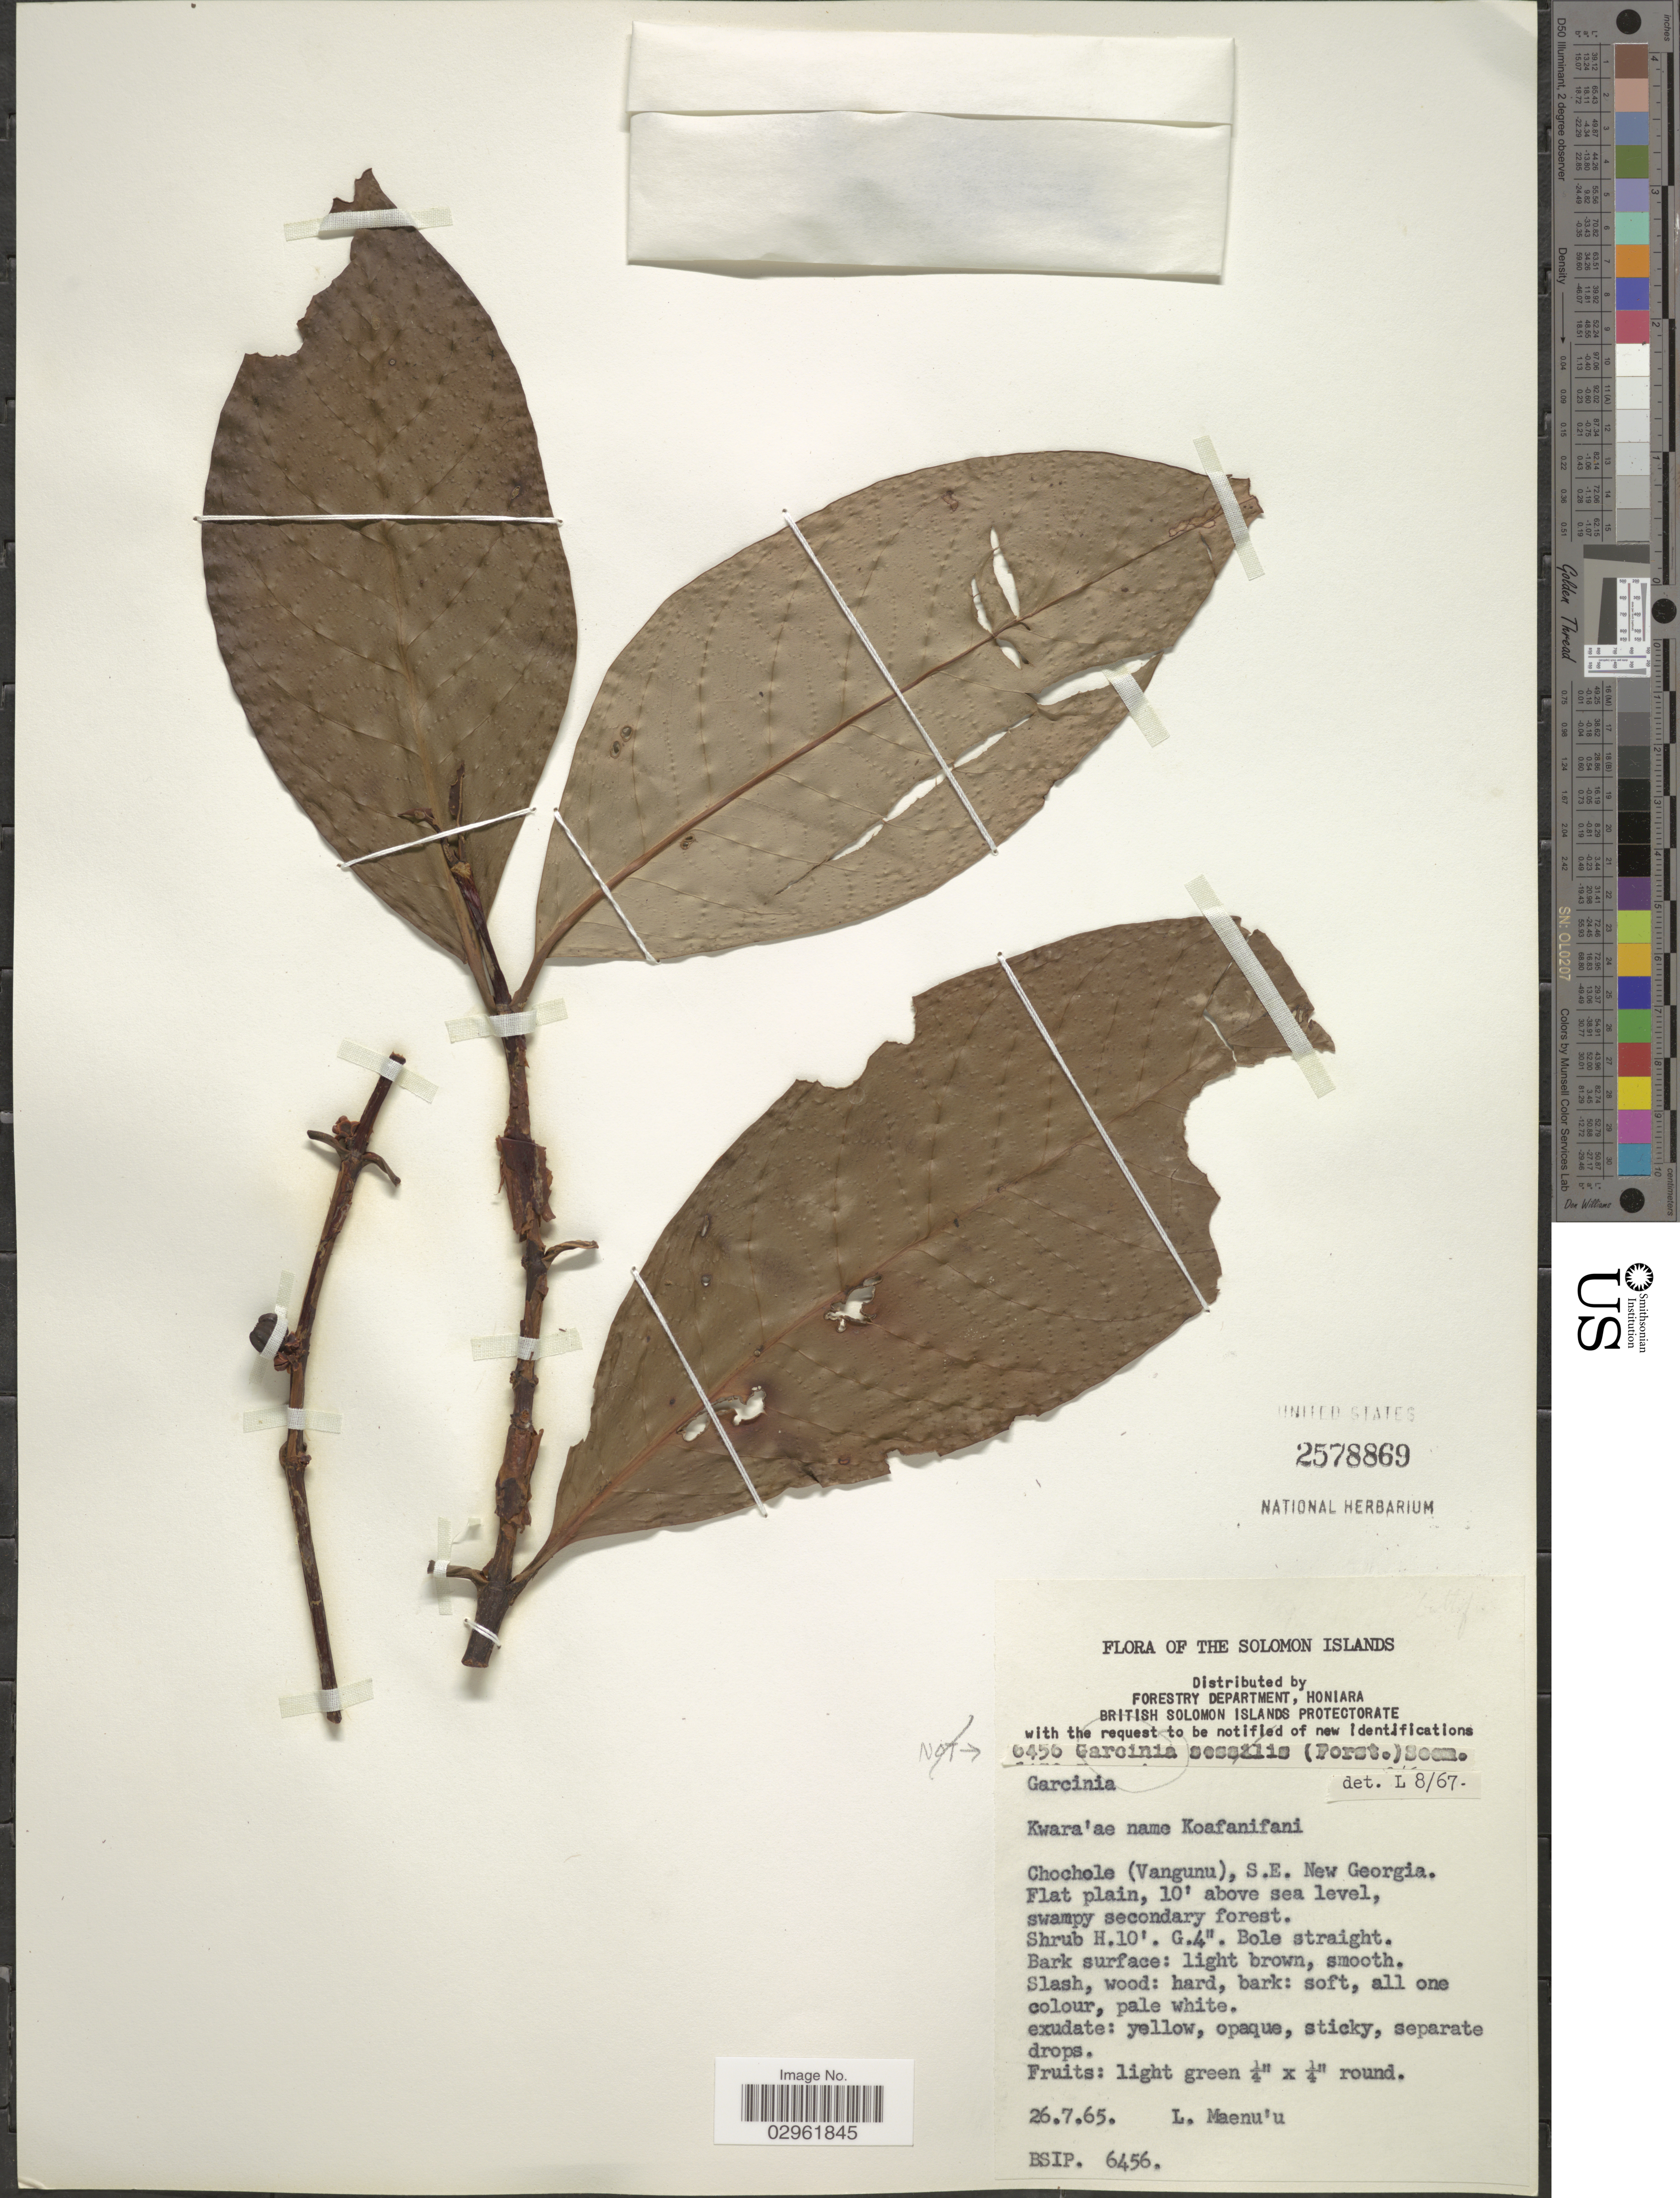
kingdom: Plantae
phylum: Tracheophyta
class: Magnoliopsida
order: Malpighiales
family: Clusiaceae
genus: Garcinia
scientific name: Garcinia sp.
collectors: L. Maenu'u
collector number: BSIP 6456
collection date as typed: Transcribed d/m/y: 26/7/65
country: Solomon Islands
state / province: Solomon Islands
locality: Chochole (Vangunu), S.E. New Georgia.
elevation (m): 3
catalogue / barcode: US 2578869